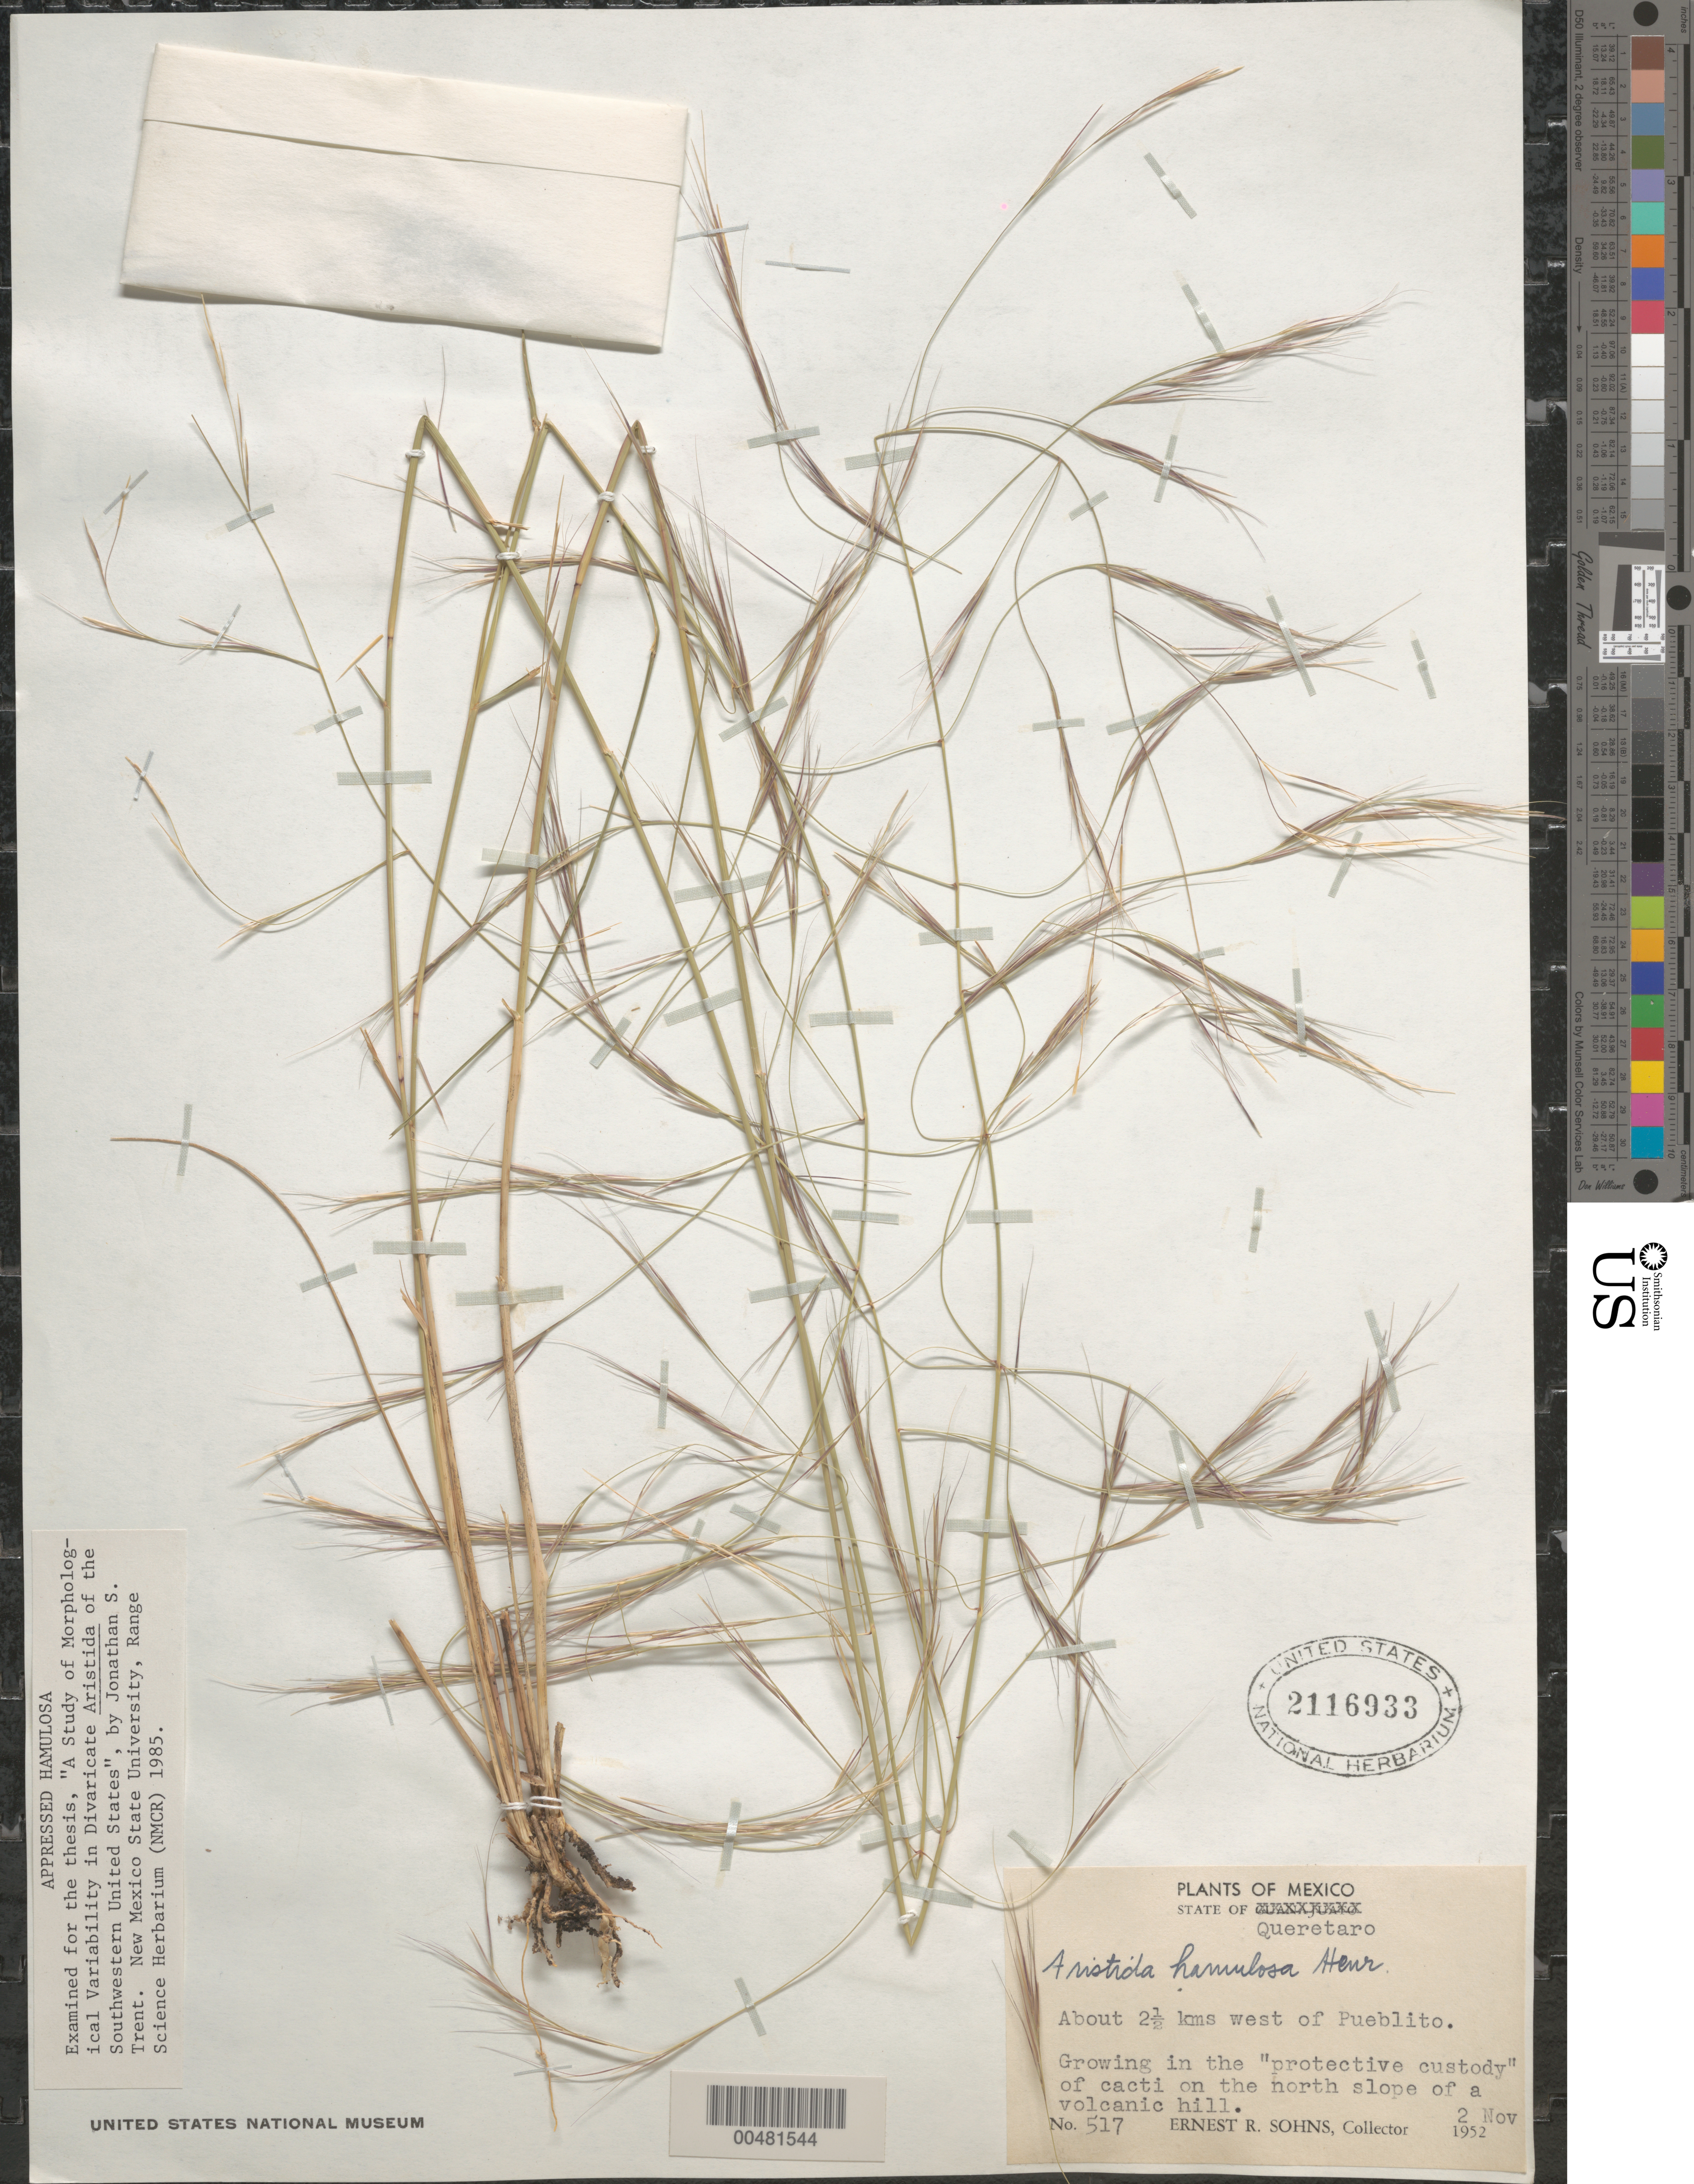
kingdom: Plantae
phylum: Tracheophyta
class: Liliopsida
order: Poales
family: Poaceae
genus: Aristida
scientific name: Aristida hamulosa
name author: Henr.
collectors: E. R. Sohns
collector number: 517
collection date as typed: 2 Nov 1952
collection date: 1952-11-02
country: Mexico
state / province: Querétaro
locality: About 2.5 km W of Pueblito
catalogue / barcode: US 2116933